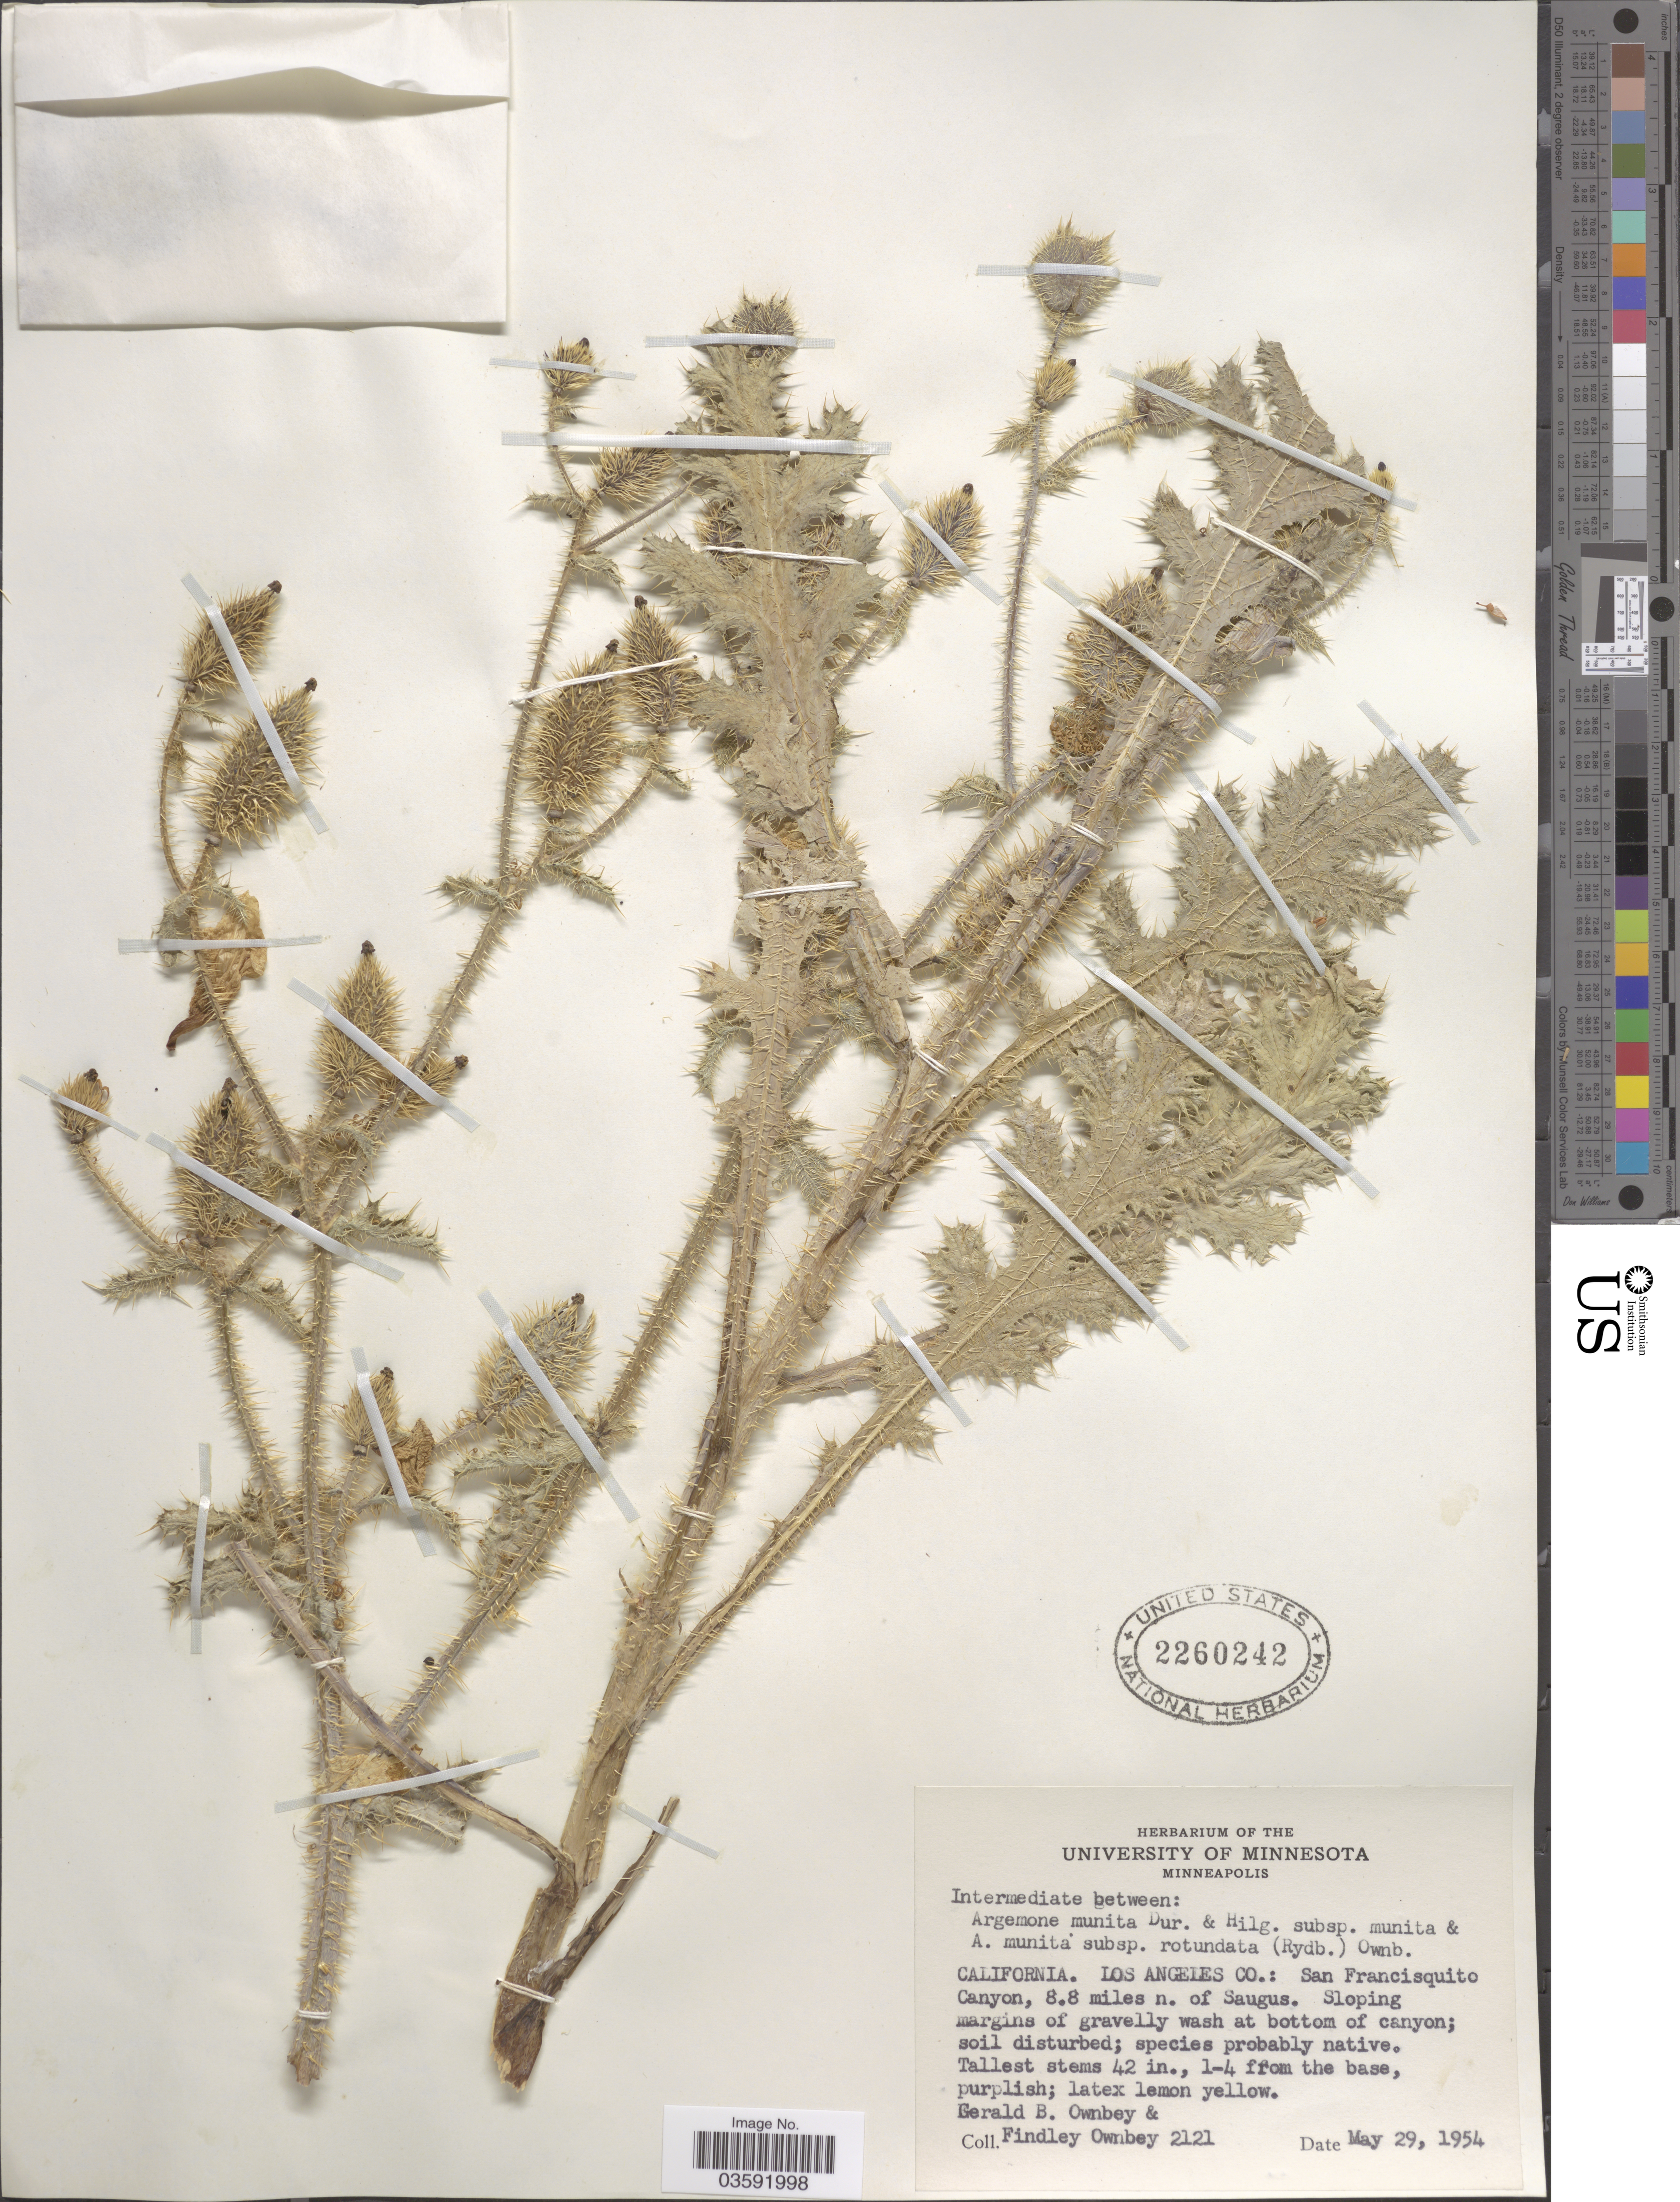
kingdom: Plantae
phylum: Tracheophyta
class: Magnoliopsida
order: Ranunculales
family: Papaveraceae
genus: Argemone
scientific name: Argemone munita subsp. munita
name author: Durand & Hilg.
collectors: G. B. Ownbey & F. Ownbey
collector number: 2121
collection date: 1954-05-29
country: United States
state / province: California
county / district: Los Angeles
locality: Los Angeles Co.: San Francisquito Canyon, 8.8 miles n. of Saugus.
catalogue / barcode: US 2260242